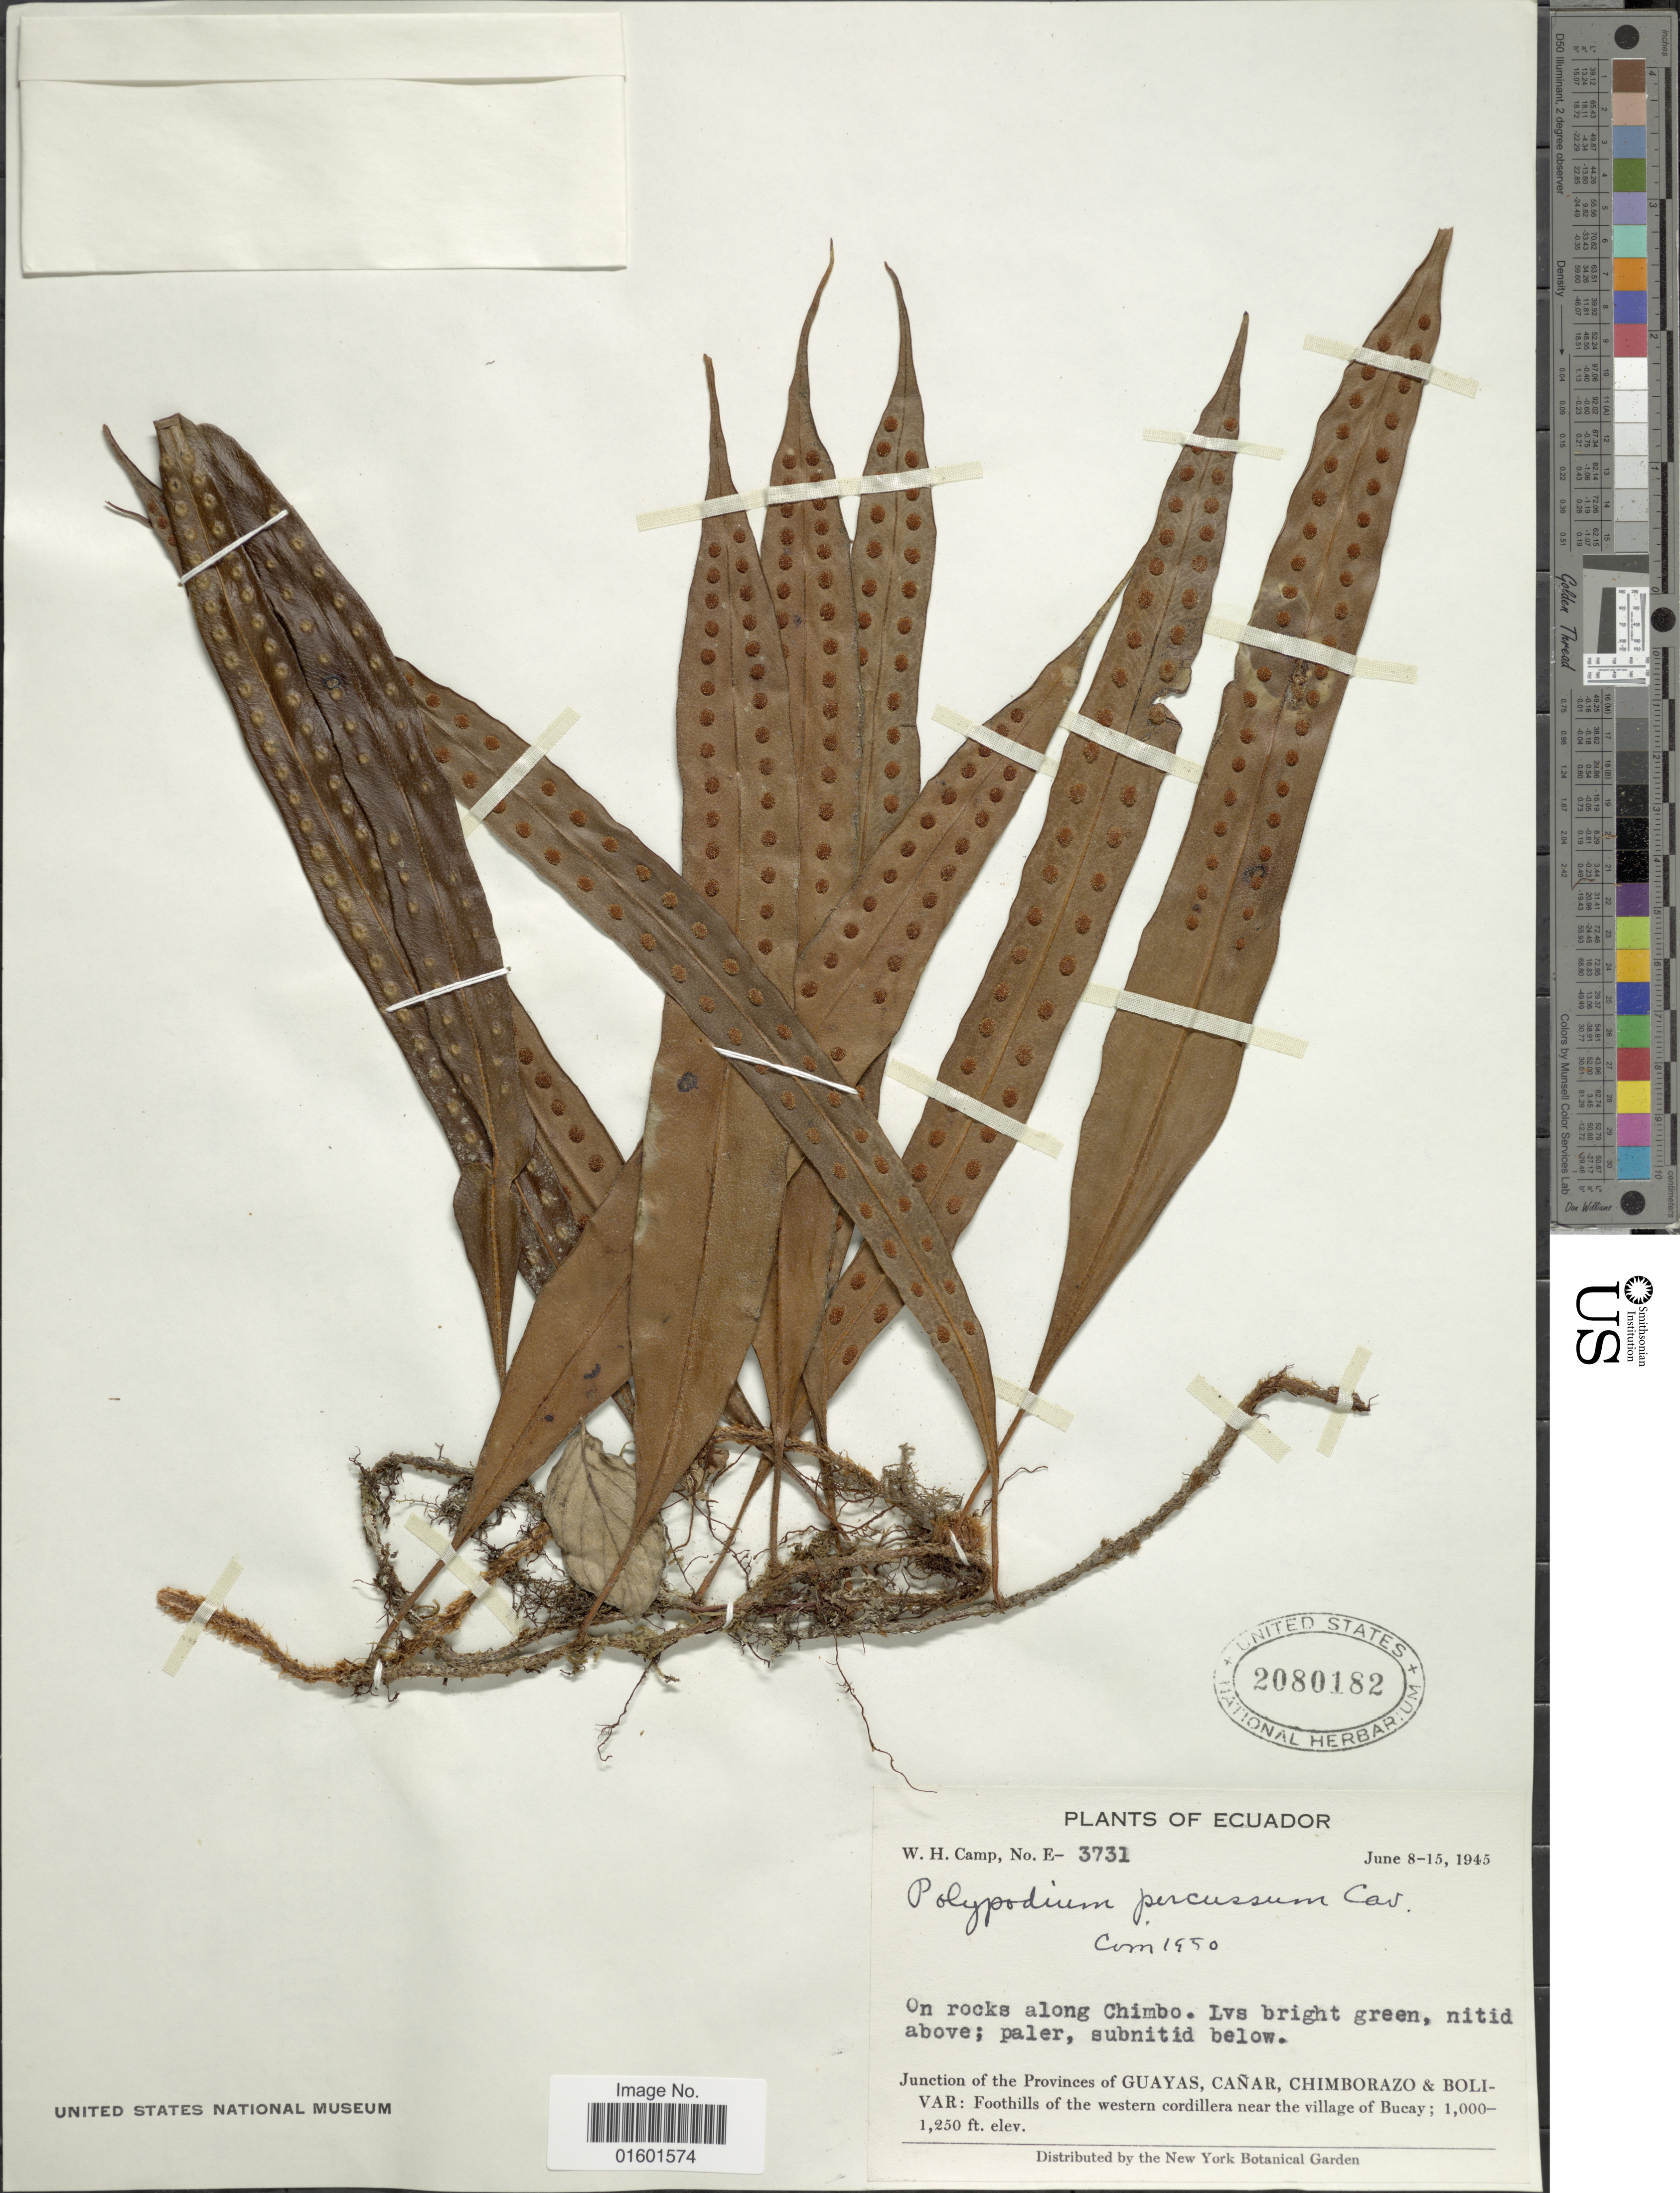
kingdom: Plantae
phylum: Tracheophyta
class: Polypodiopsida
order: Polypodiales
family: Polypodiaceae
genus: Microgramma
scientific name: Microgramma percussa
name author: (Cav.) de la Sota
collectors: W. H. Camp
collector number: E-3731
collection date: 1945-06-08/1945-06-15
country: Ecuador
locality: On rocks along Chimbo. Lvs bright green, nitid above; paler, subniti below. Junction of the Provinces of Guayas, Canar, Chimborazo & Bolivar: Foothills of the western cordillera near the village of Bucay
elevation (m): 305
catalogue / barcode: US 2080182